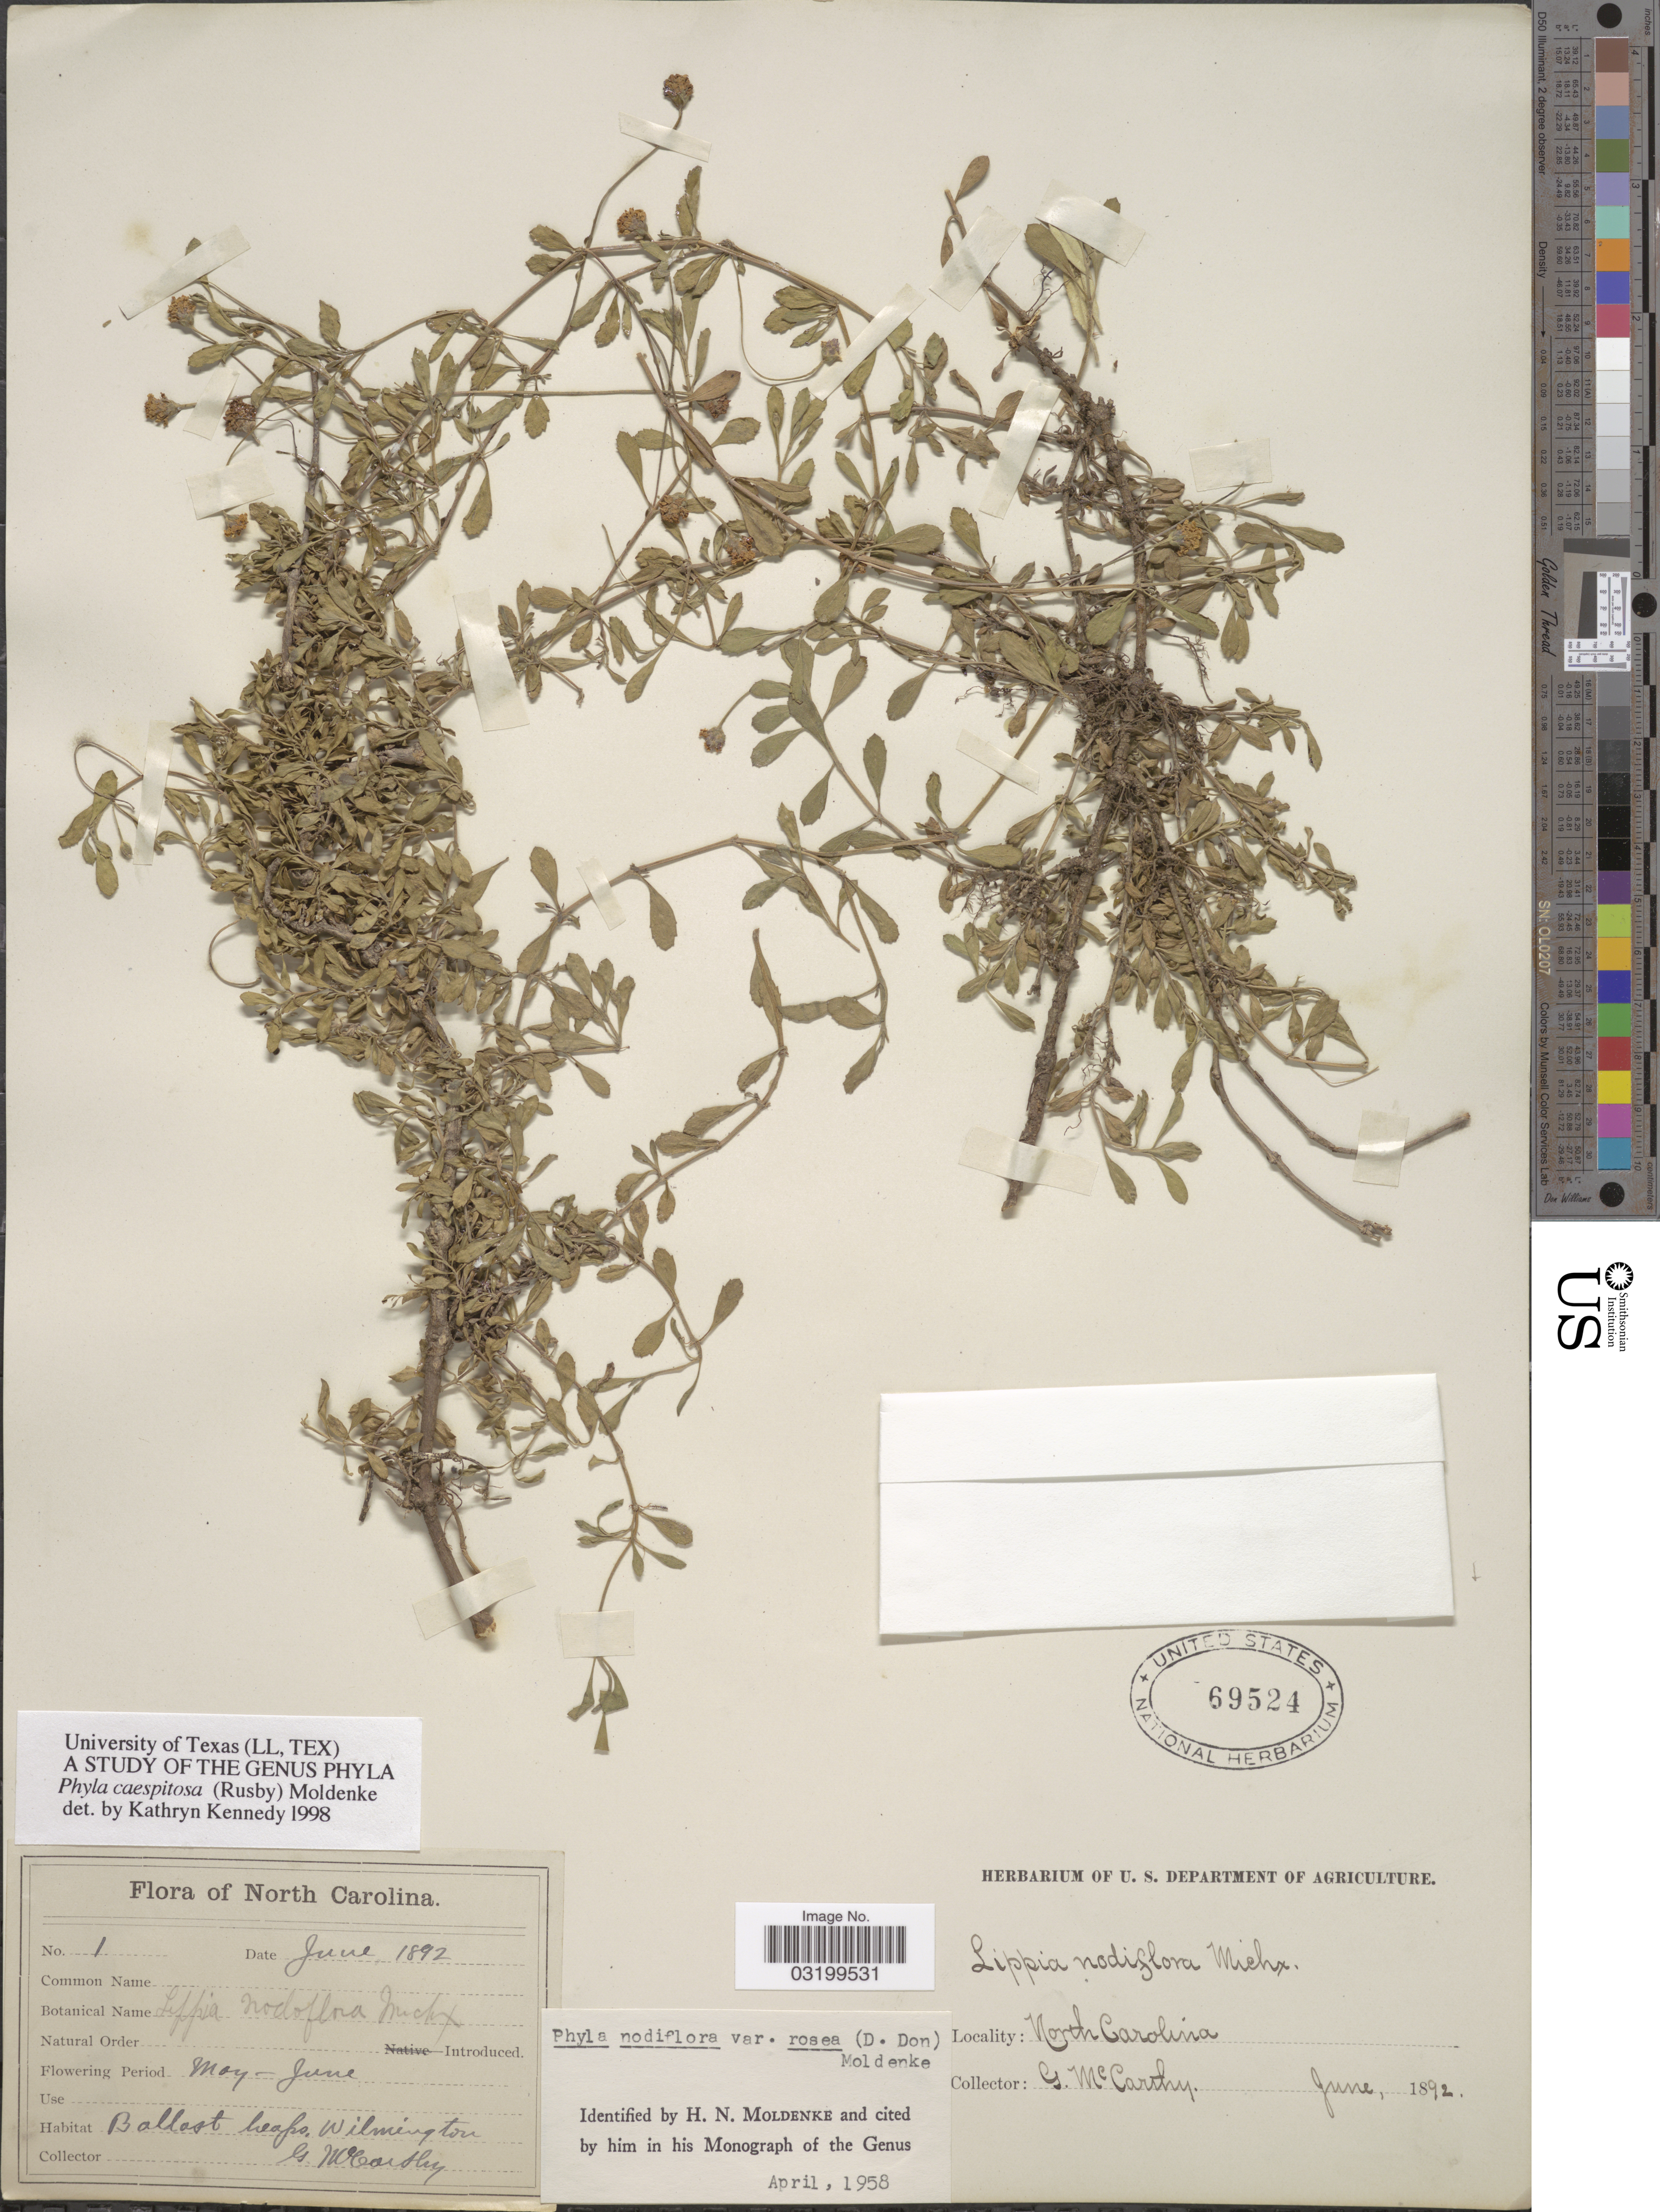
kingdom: Plantae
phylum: Tracheophyta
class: Magnoliopsida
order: Lamiales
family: Verbenaceae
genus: Phyla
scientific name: Phyla caespitosa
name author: (Rusby) Moldenke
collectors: G. McCarthy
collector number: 1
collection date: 1892-06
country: United States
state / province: North Carolina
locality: Ballast heaps. Wilmington.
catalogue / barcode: US 69524